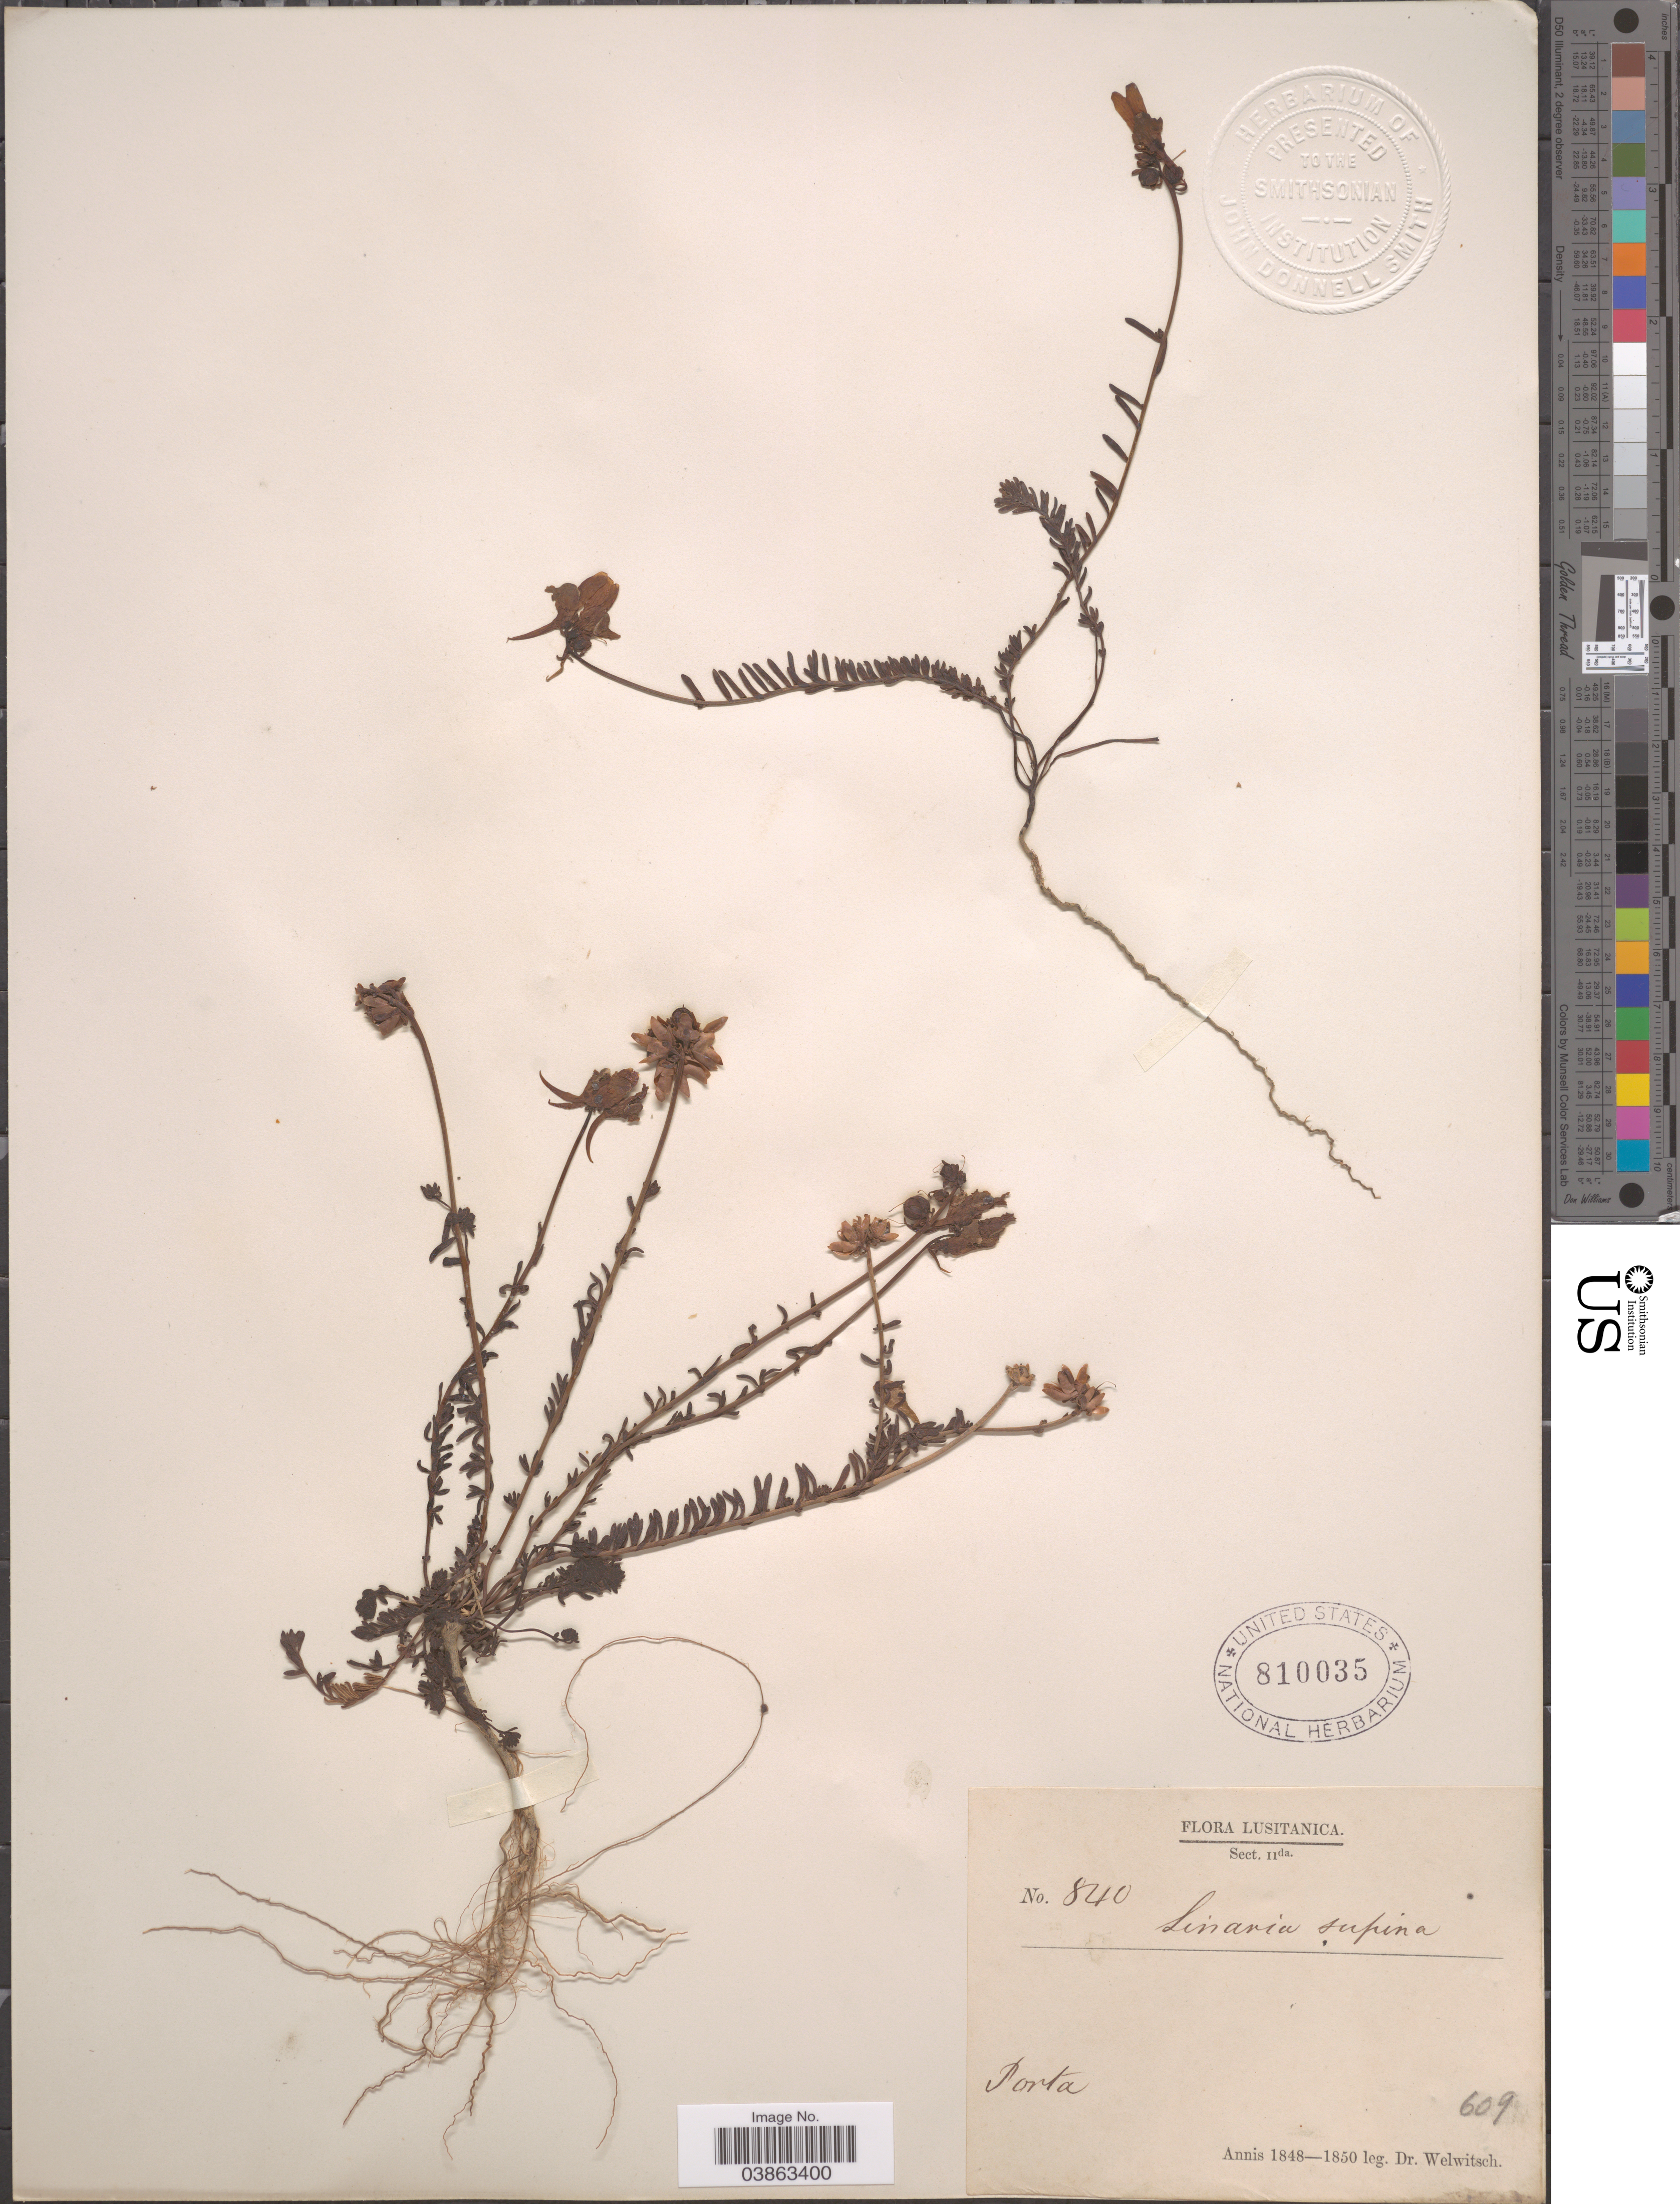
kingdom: Plantae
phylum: Tracheophyta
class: Magnoliopsida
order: Lamiales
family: Plantaginaceae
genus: Linaria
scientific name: Linaria supina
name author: (L.) Chaz.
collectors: -. Welwitsch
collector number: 840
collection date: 1848/1850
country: Portugal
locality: Lusitanica Sect. 11da. Porta.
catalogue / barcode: US 810035